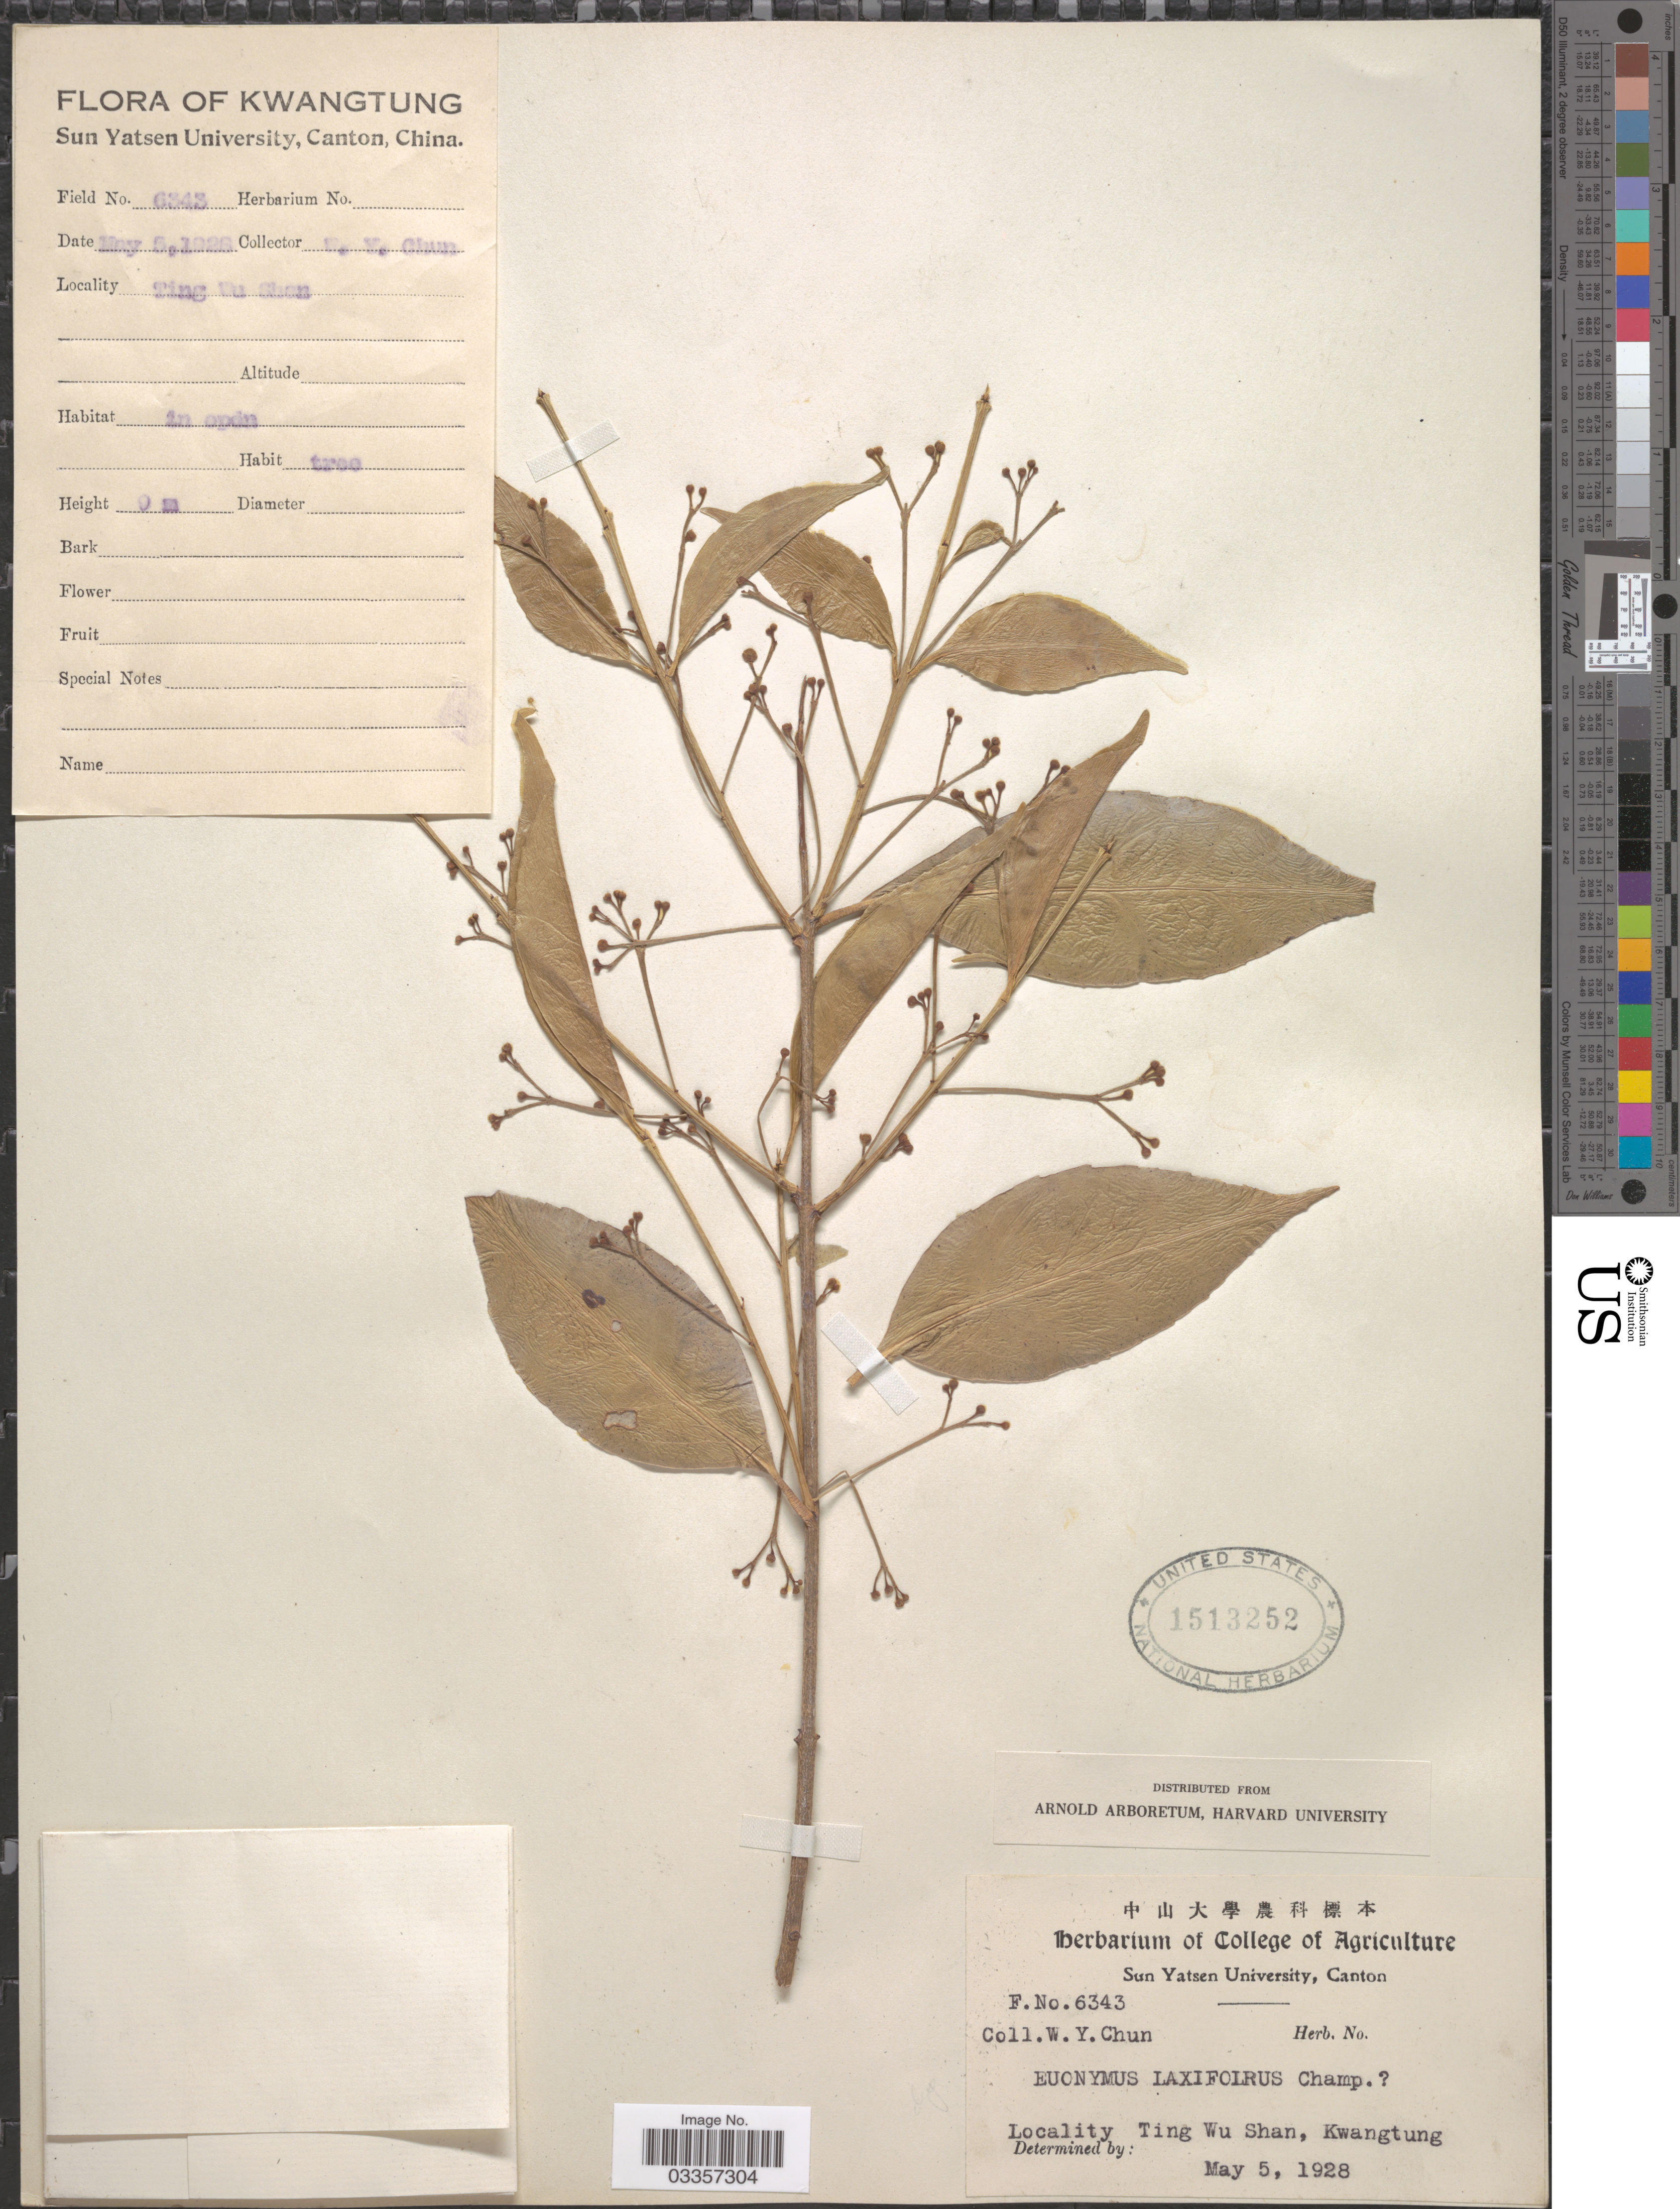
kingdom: Plantae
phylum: Tracheophyta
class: Magnoliopsida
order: Celastrales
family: Celastraceae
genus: Euonymus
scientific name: Euonymus laxiflorus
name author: Champ. ex Benth.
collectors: W. Y. Chun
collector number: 6343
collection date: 1928-05-05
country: China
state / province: Guangdong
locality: Ting Wu Shan, Kwangtung.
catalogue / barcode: US 1513252